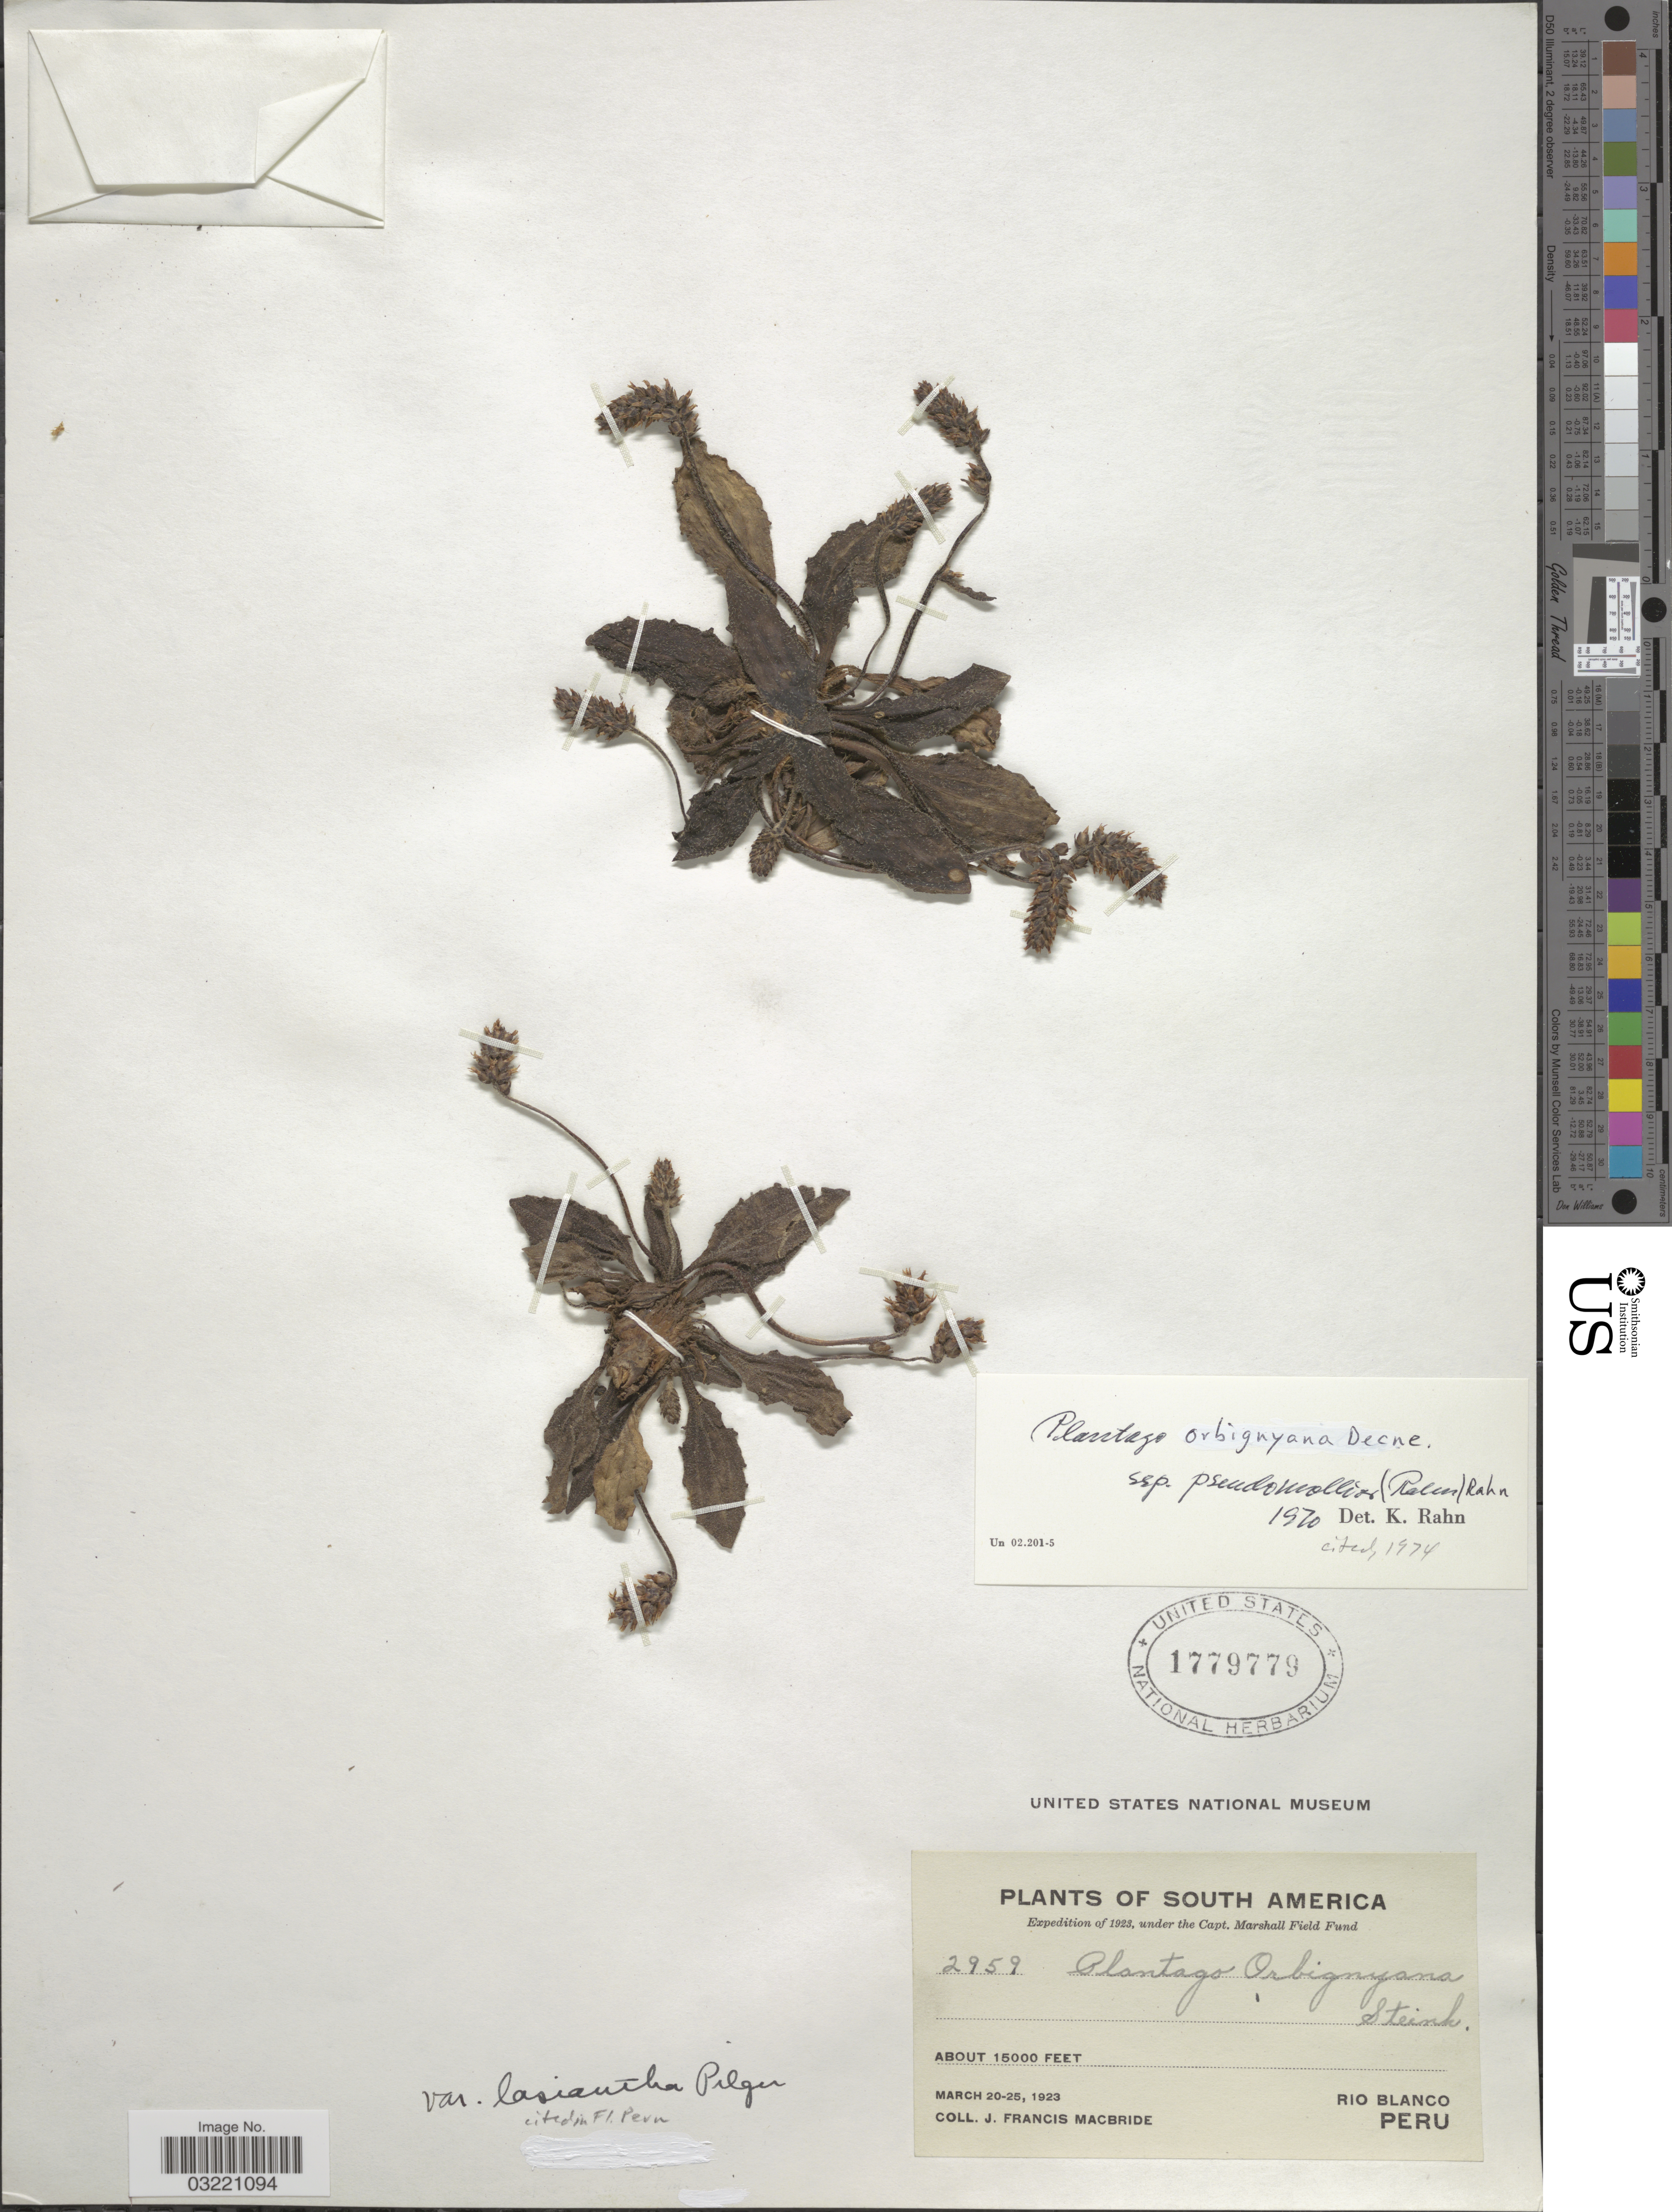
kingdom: Plantae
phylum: Tracheophyta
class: Magnoliopsida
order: Lamiales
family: Plantaginaceae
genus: Plantago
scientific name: Plantago orbignyana subsp. pseudomollior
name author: (Rahn) Rahn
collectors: J. F. Macbride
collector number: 2959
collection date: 1923-03-20/1923-03-25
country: Peru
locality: Rio Blanco.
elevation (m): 4572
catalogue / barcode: US 1779779